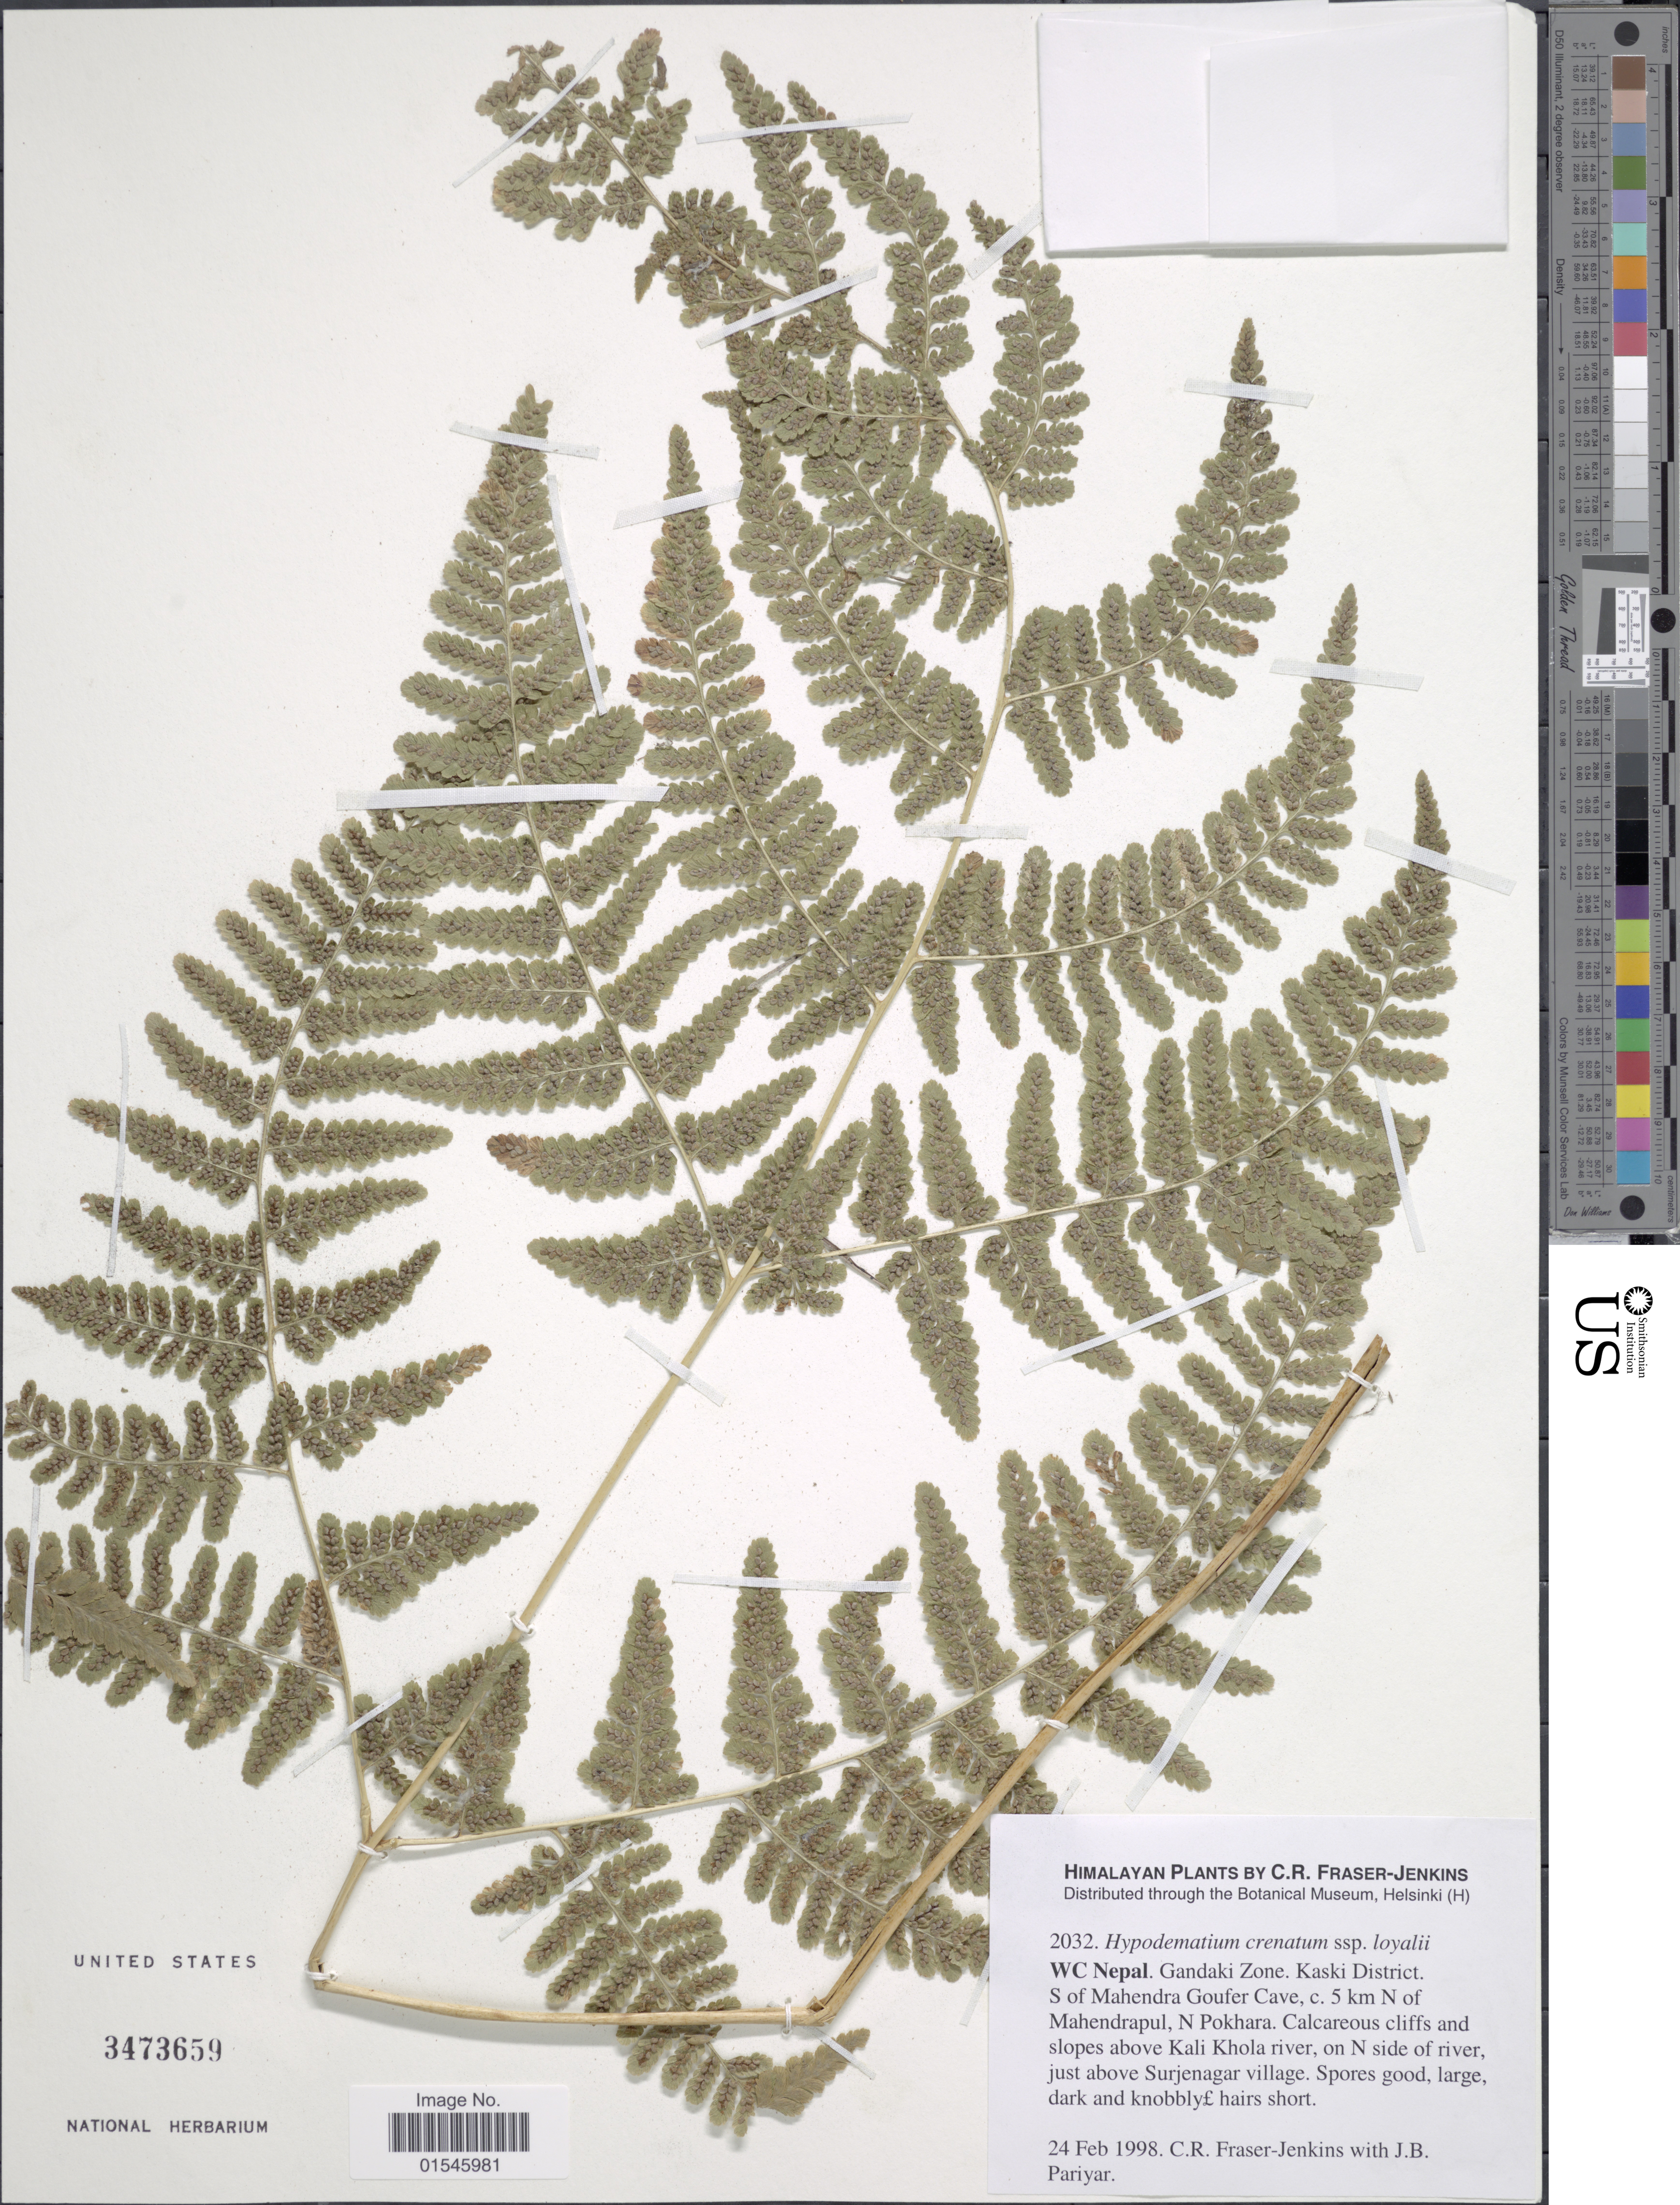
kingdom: Plantae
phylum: Tracheophyta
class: Polypodiopsida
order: Polypodiales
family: Hypodematiaceae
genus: Hypodematium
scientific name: Hypodematium crenatum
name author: (Forssk.) Kuhn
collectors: C. R. Fraser-Jenkins & J. Pariyar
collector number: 2032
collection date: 1998-02-24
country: Nepal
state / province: Gandaki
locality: WC Nepal. Gandaki Zone. kaski District. S of Mahendra Goufer Cave, c. 5 km N of Mahrendrapul, N Pokhara. Calcareous cliffs and slopes above Kali Khola river, on N side of river , just above Surjenagar village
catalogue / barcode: US 3473659